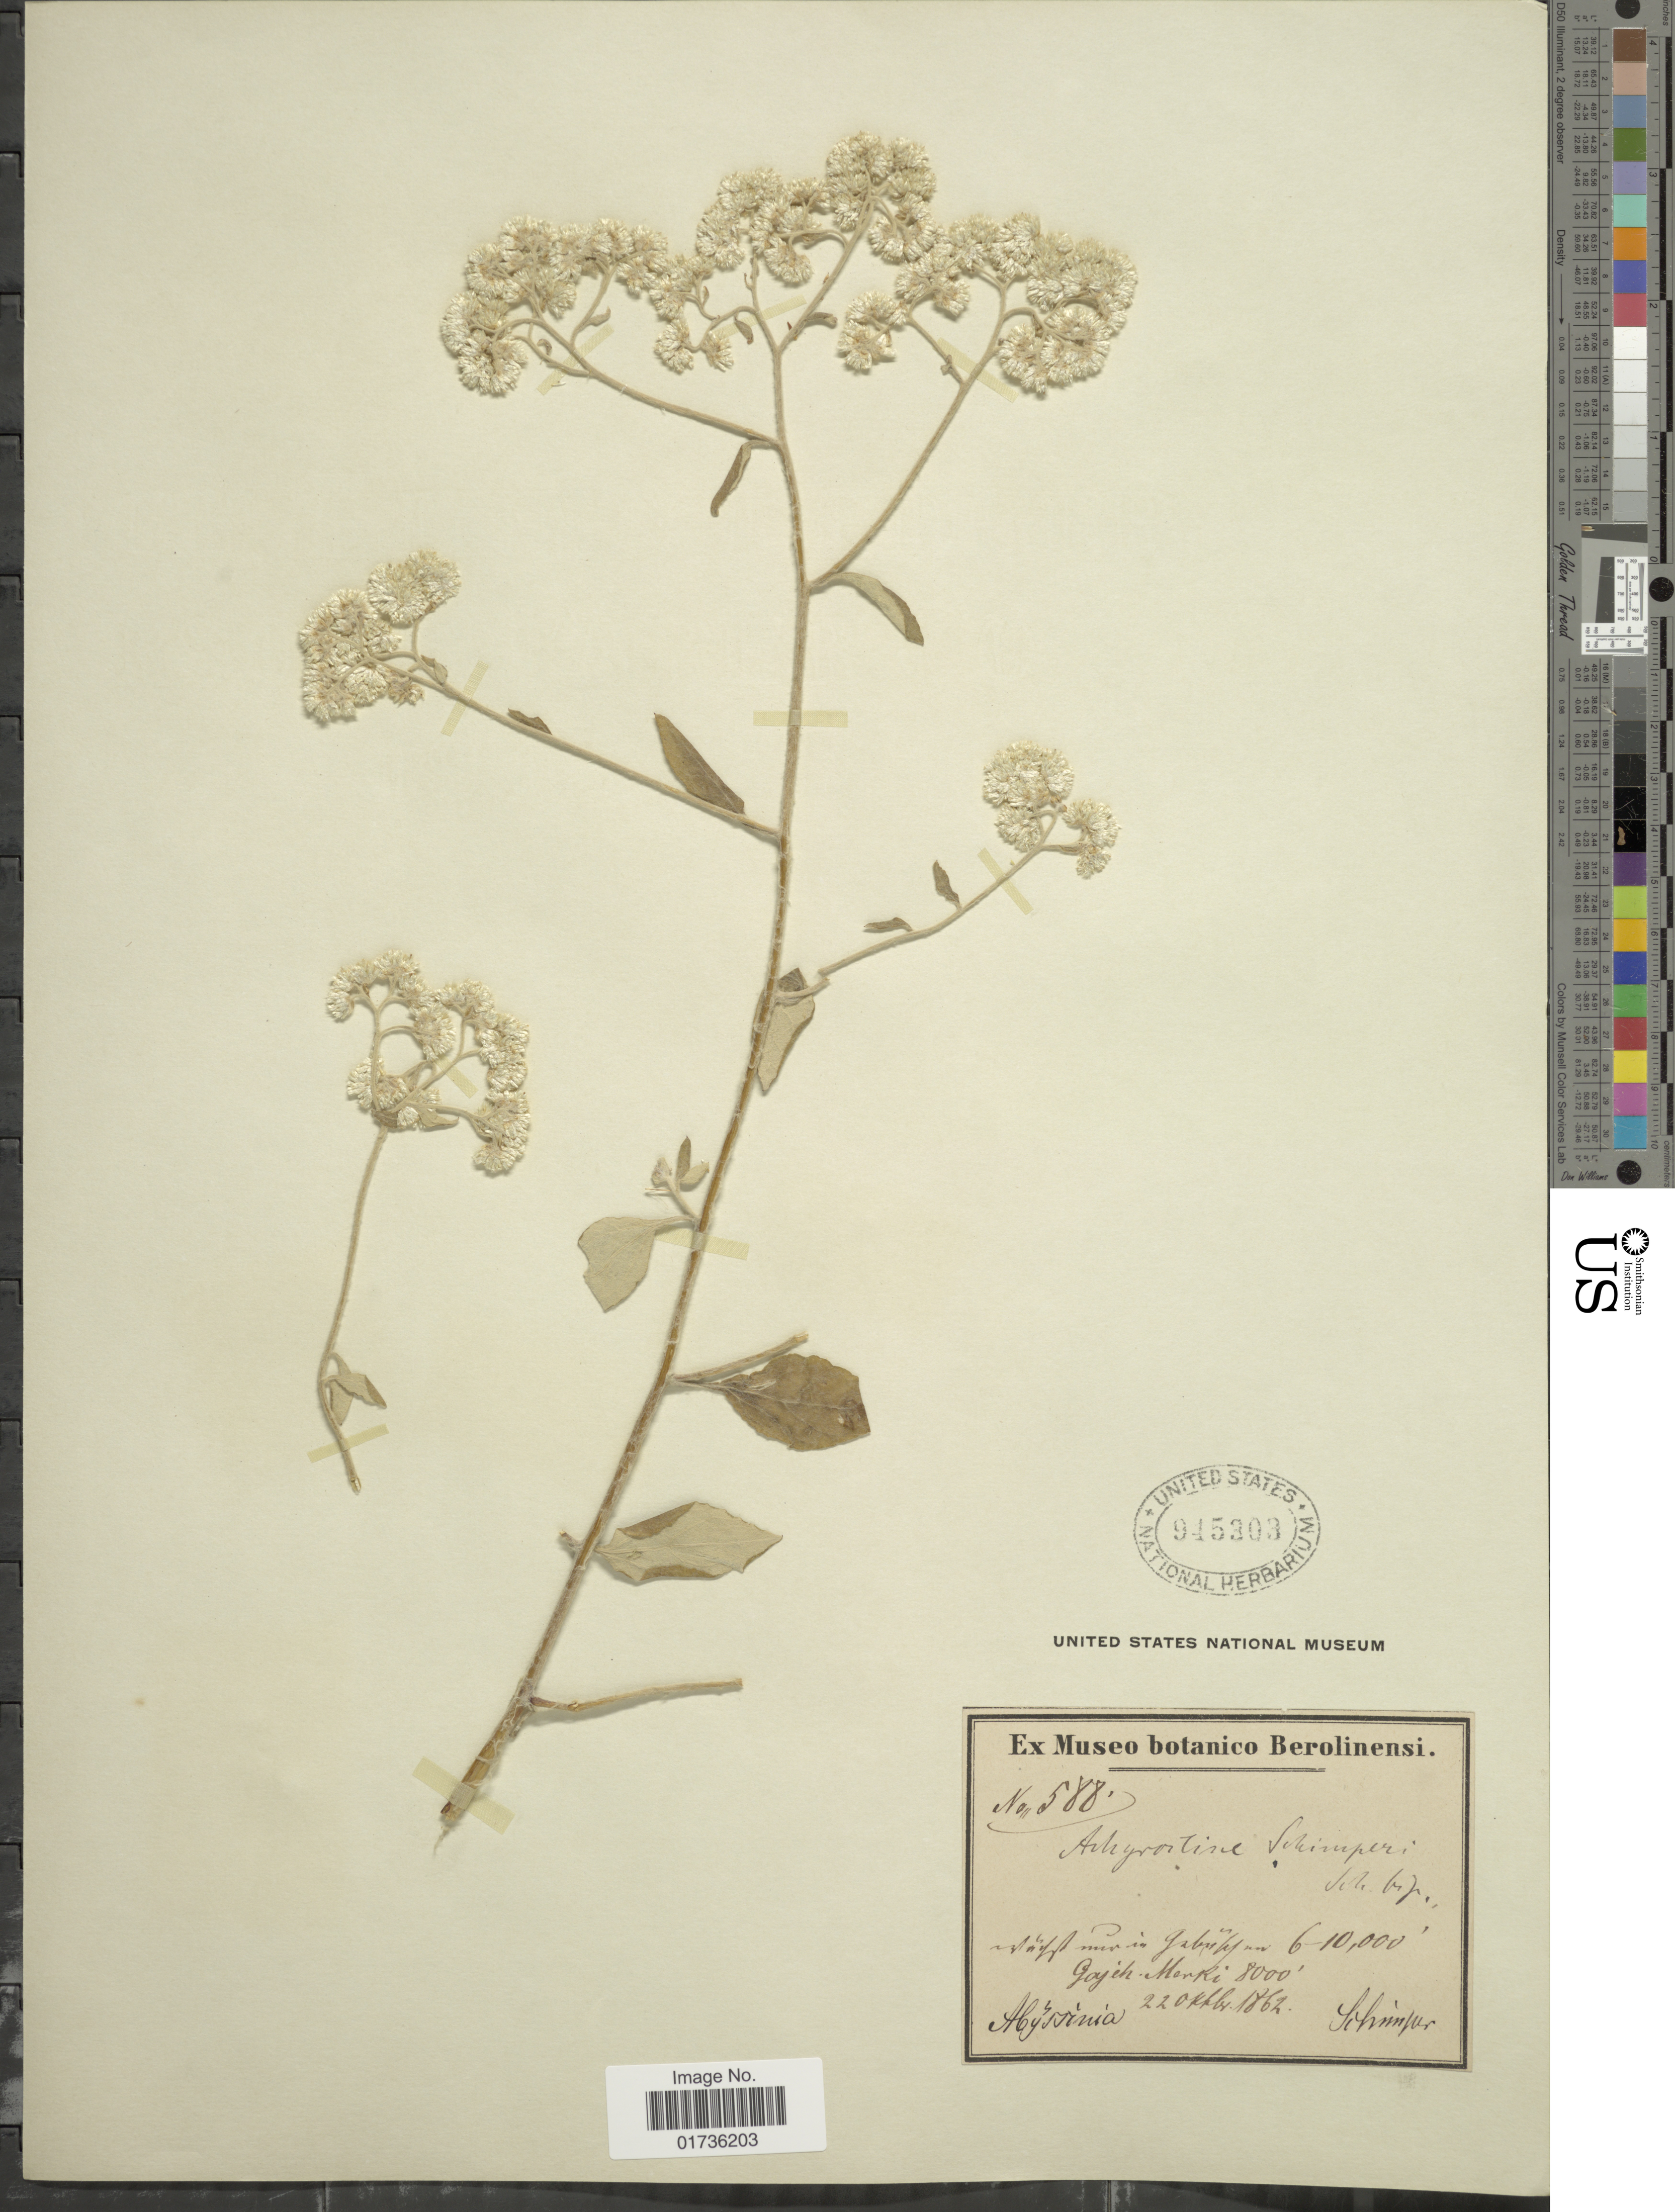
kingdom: Plantae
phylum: Tracheophyta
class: Magnoliopsida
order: Asterales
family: Asteraceae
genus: Achyrocline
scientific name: Achyrocline schimperi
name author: Sch. Bip. ex A. Rich.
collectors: -. Schimper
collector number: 588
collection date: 1862-10-22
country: Eritrea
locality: [illegible text], Goyéh, Merki [interpreted]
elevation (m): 2438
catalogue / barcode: US 945303